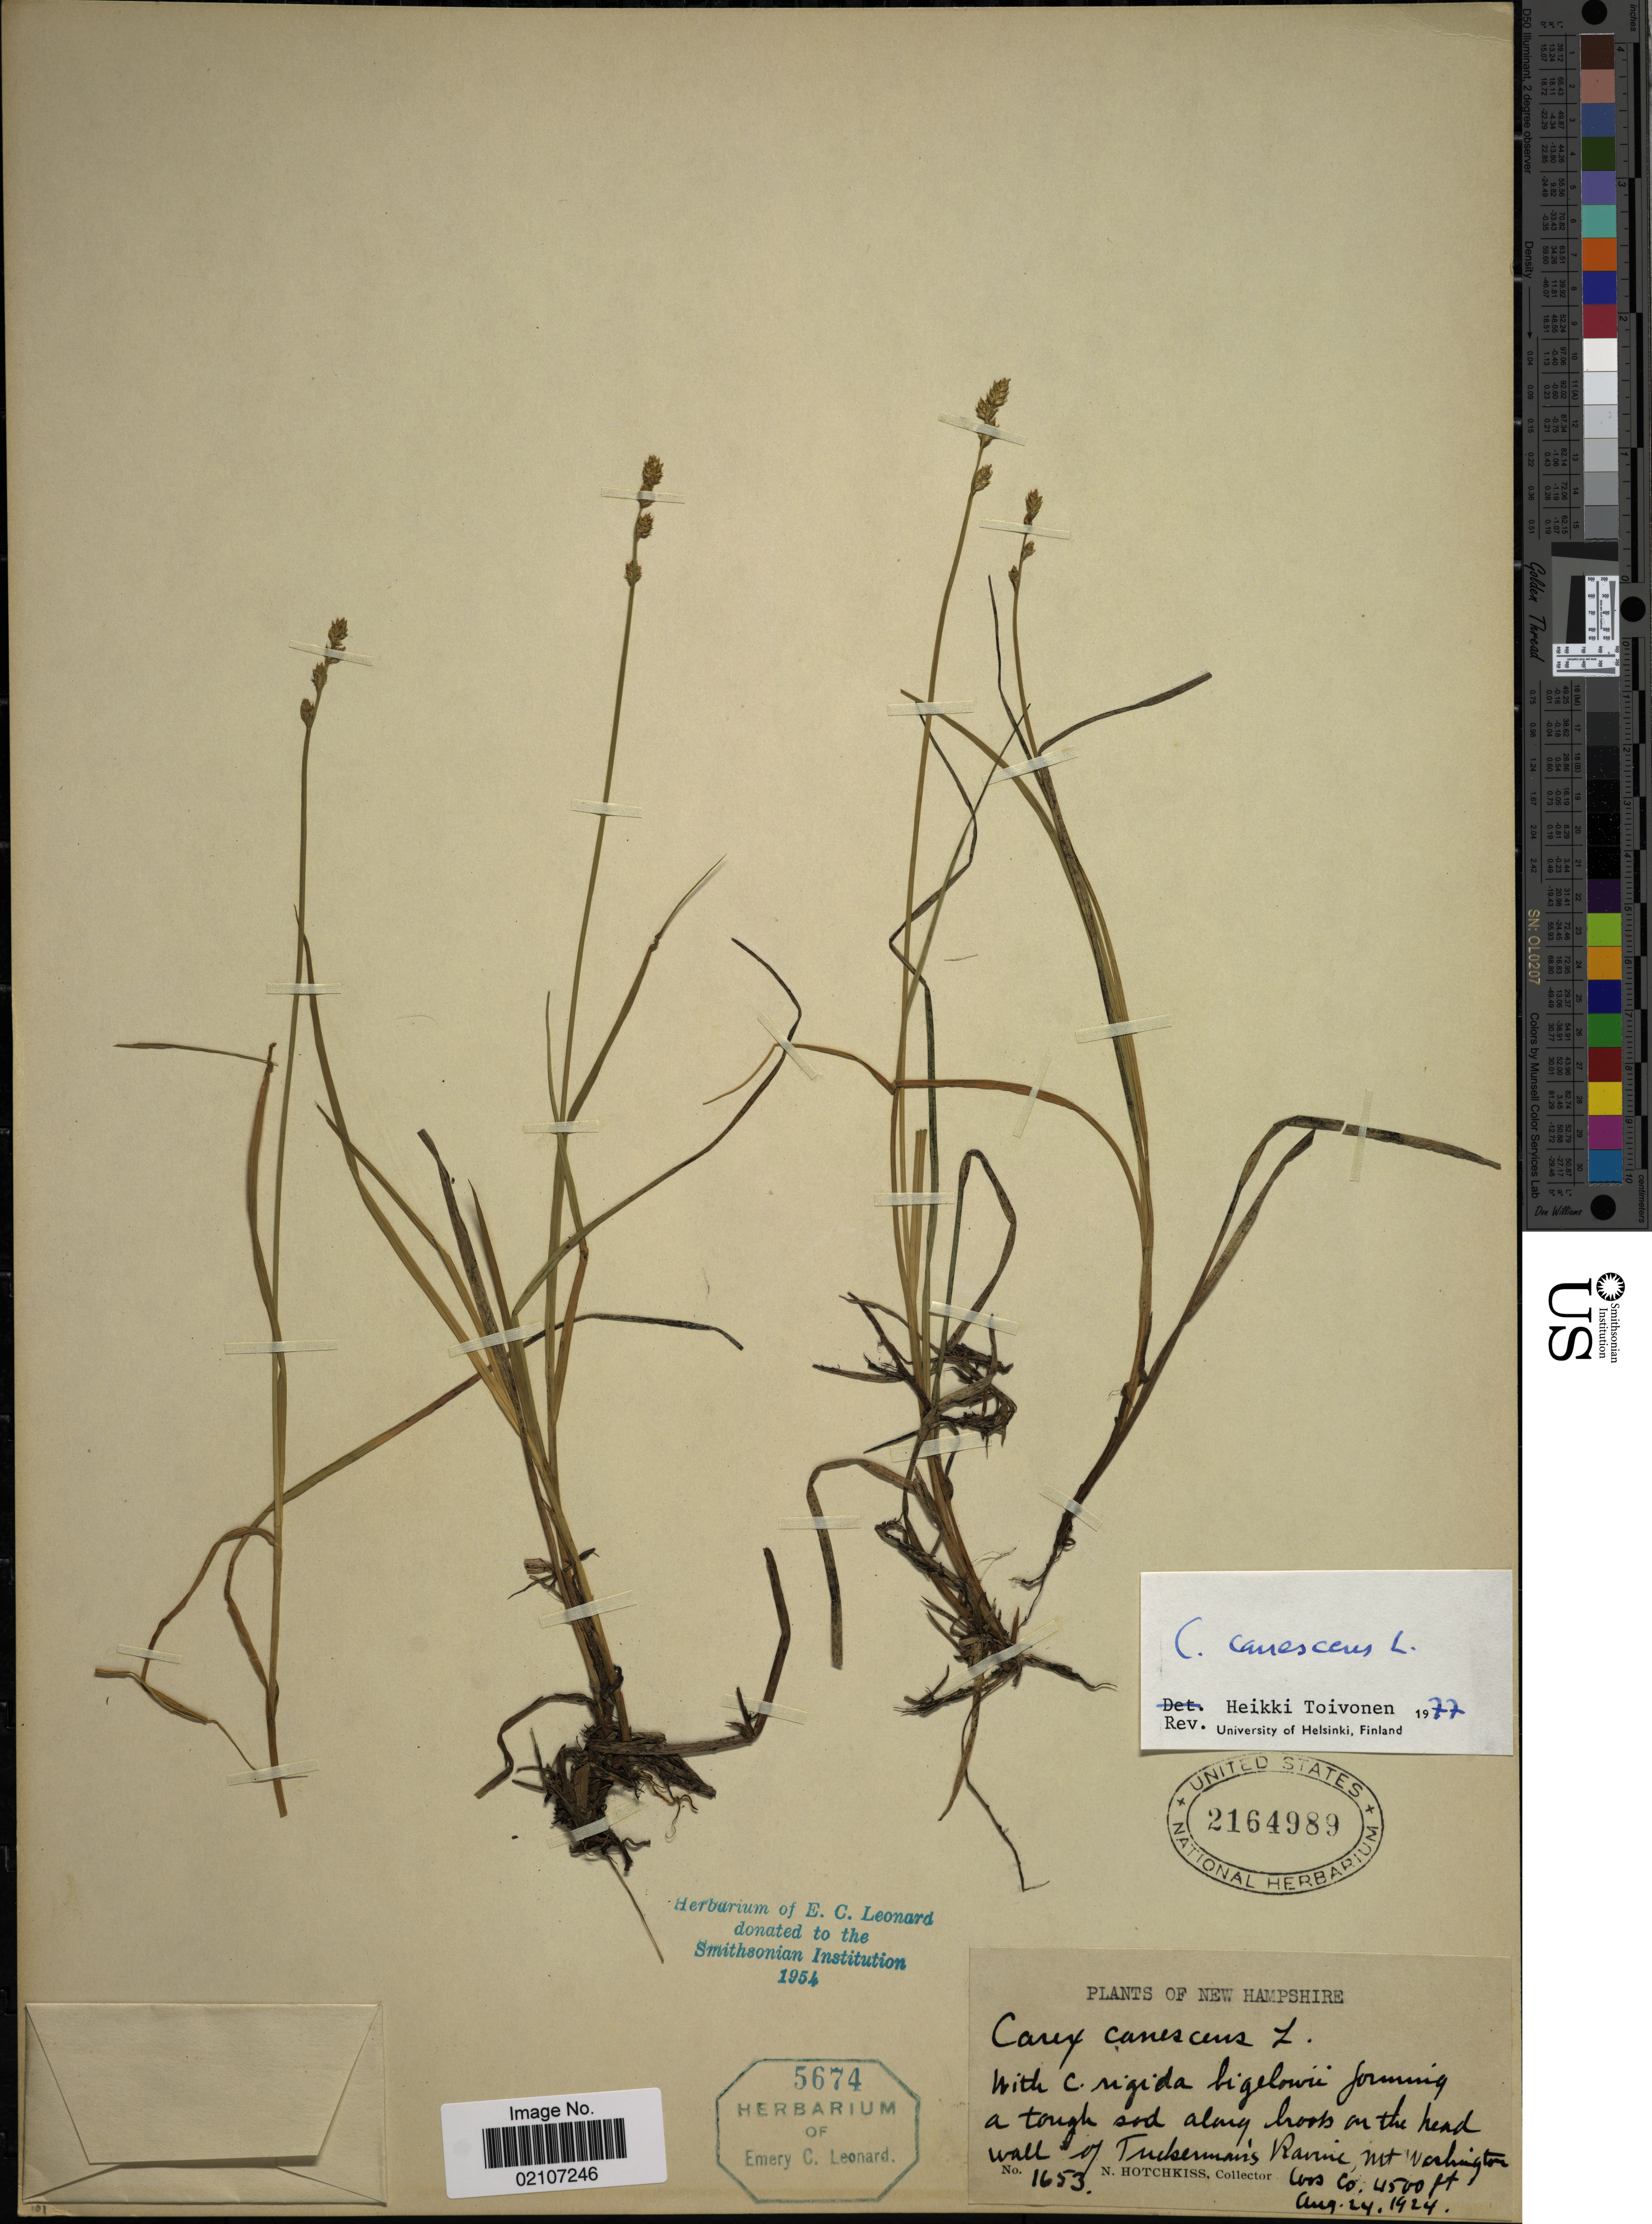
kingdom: Plantae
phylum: Tracheophyta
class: Liliopsida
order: Poales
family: Cyperaceae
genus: Carex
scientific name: Carex canescens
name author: L.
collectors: N. Hotchkiss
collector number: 1653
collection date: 1924-08-24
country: United States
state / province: New Hampshire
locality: Along head wall of Tuckerman's Ravine, Mt. Washington, Coos Co.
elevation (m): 1372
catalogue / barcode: US 2164989